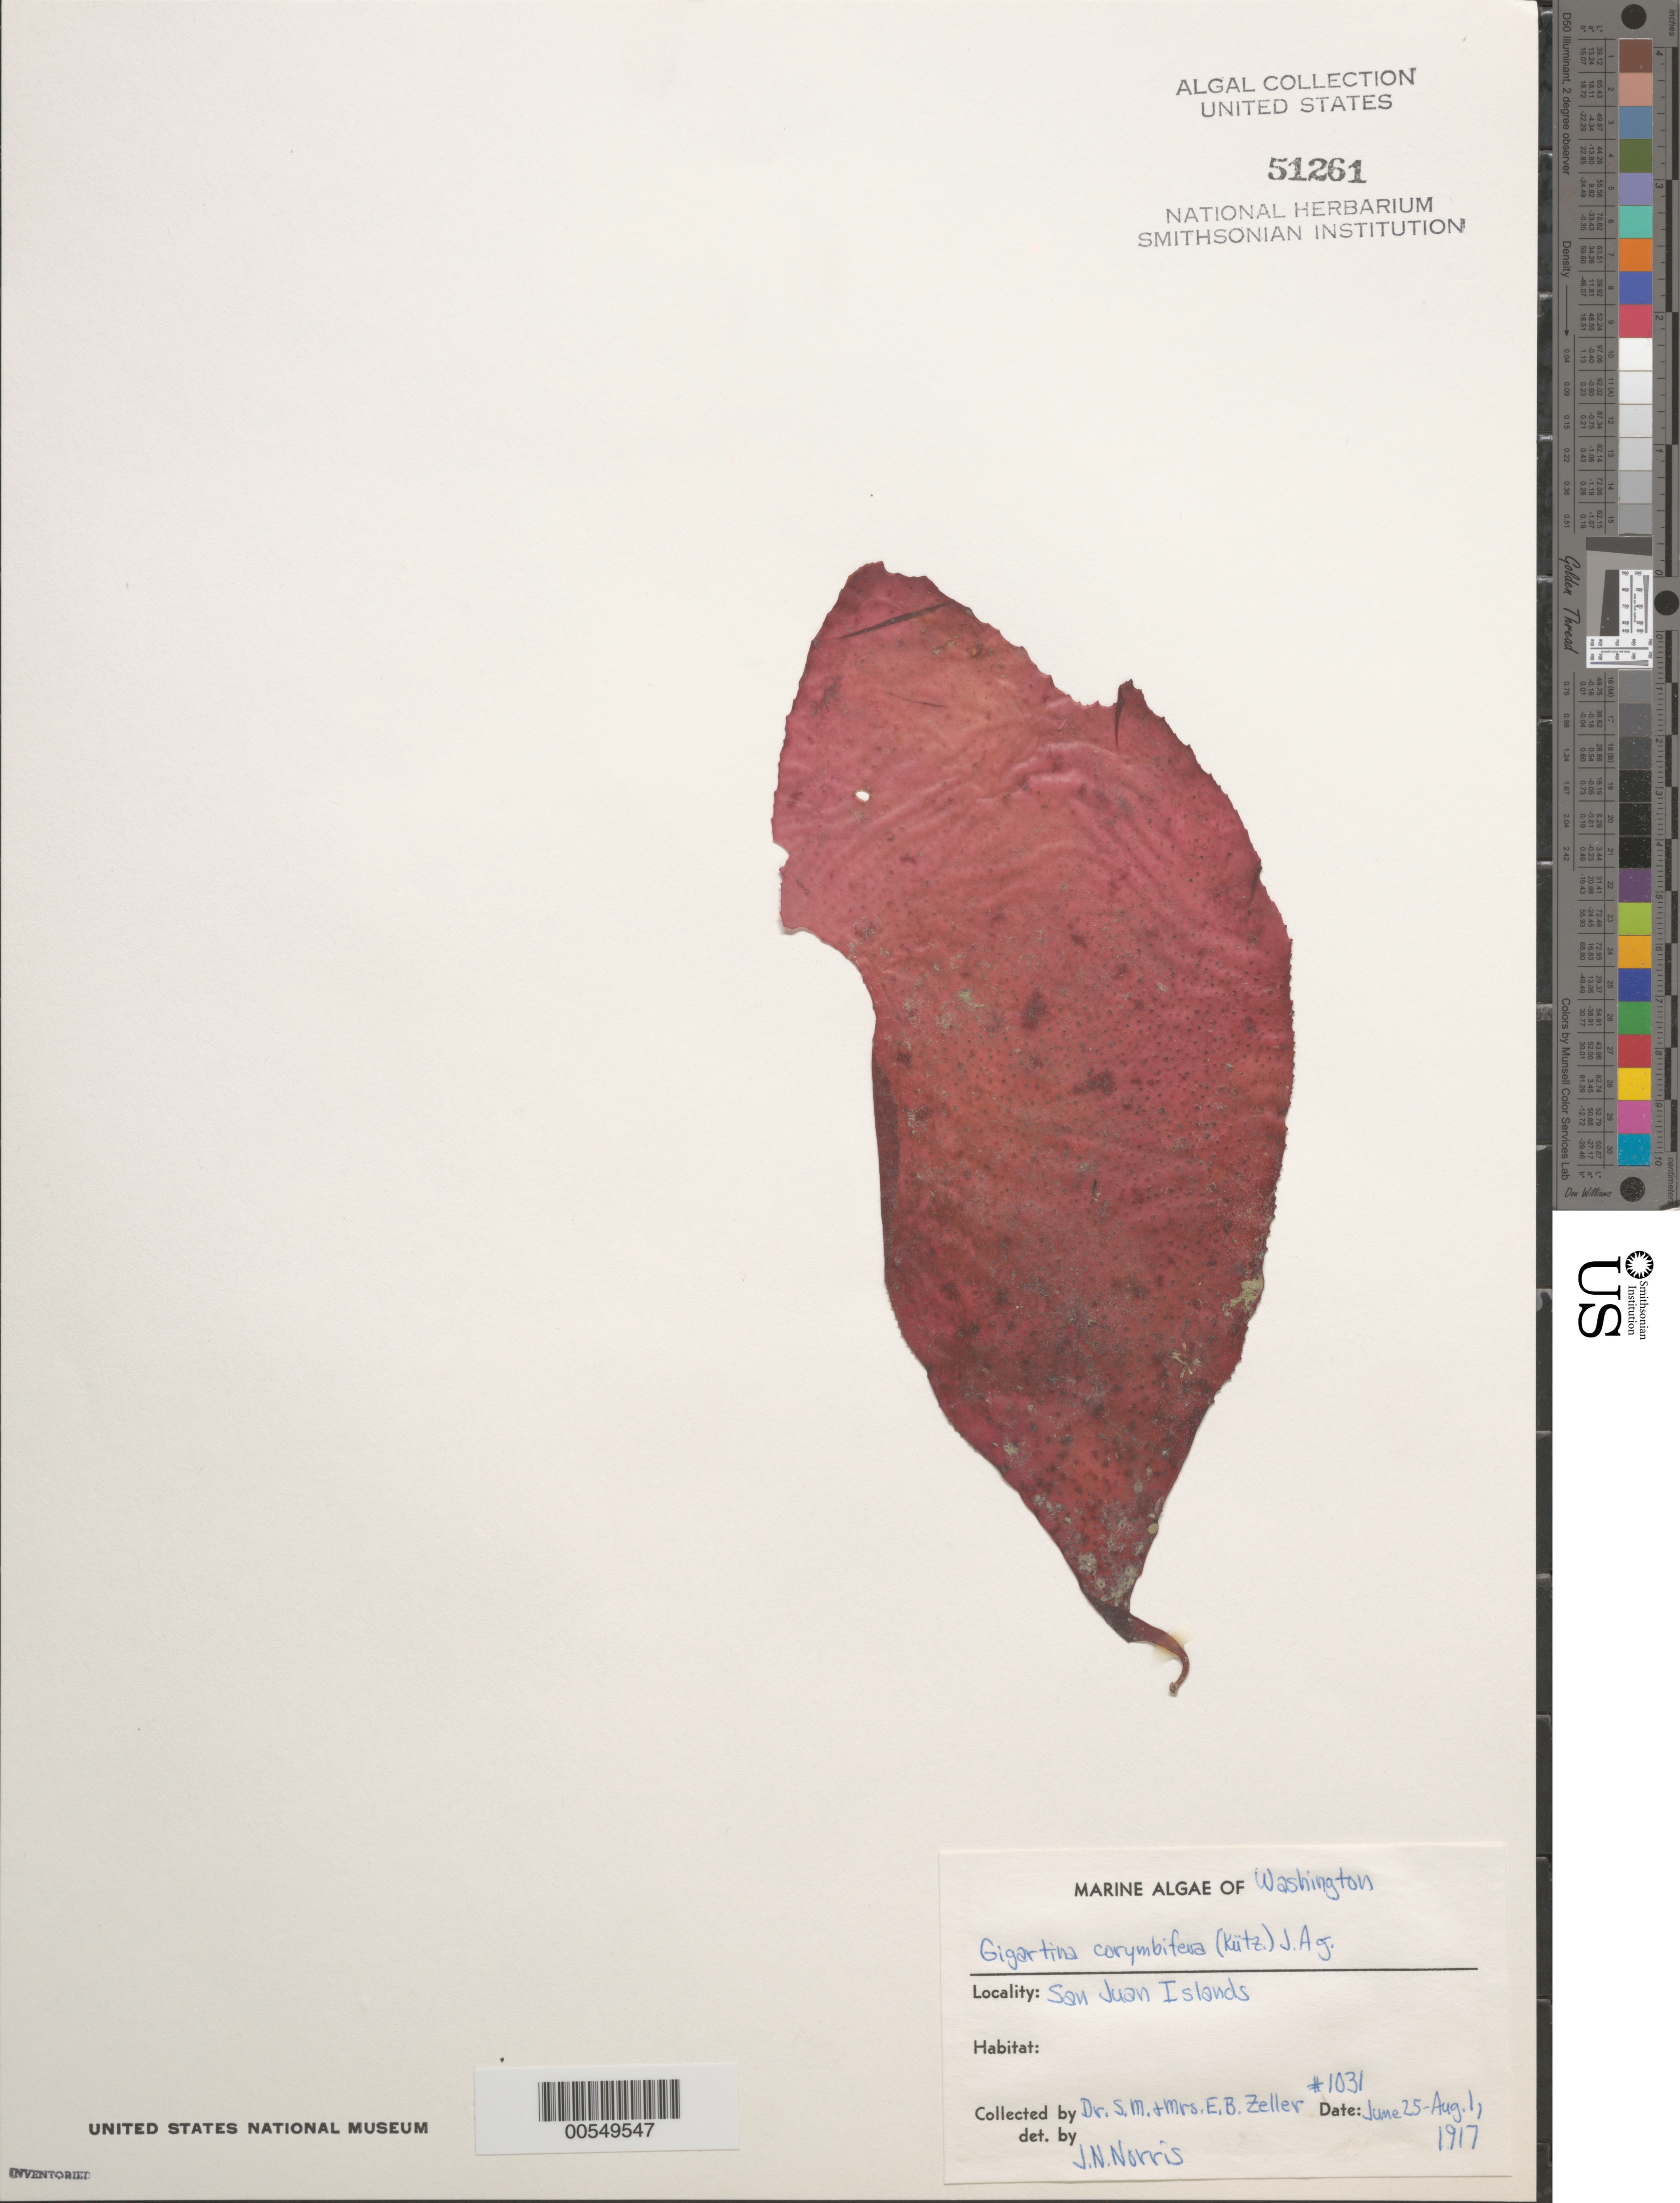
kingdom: Plantae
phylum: Rhodophyta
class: Florideophyceae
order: Gigartinales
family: Gigartinaceae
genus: Chondracanthus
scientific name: Chondracanthus corymbiferus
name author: (Kütz.) Guiry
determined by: Algae name updating Project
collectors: S. Zeller & E. Zeller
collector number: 1031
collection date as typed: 25 Jun 1917 to 01 Aug 1917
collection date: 1917-06-25/1917-08-01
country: United States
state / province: Washington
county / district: San Juan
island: San Juan Islands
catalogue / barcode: US 51261